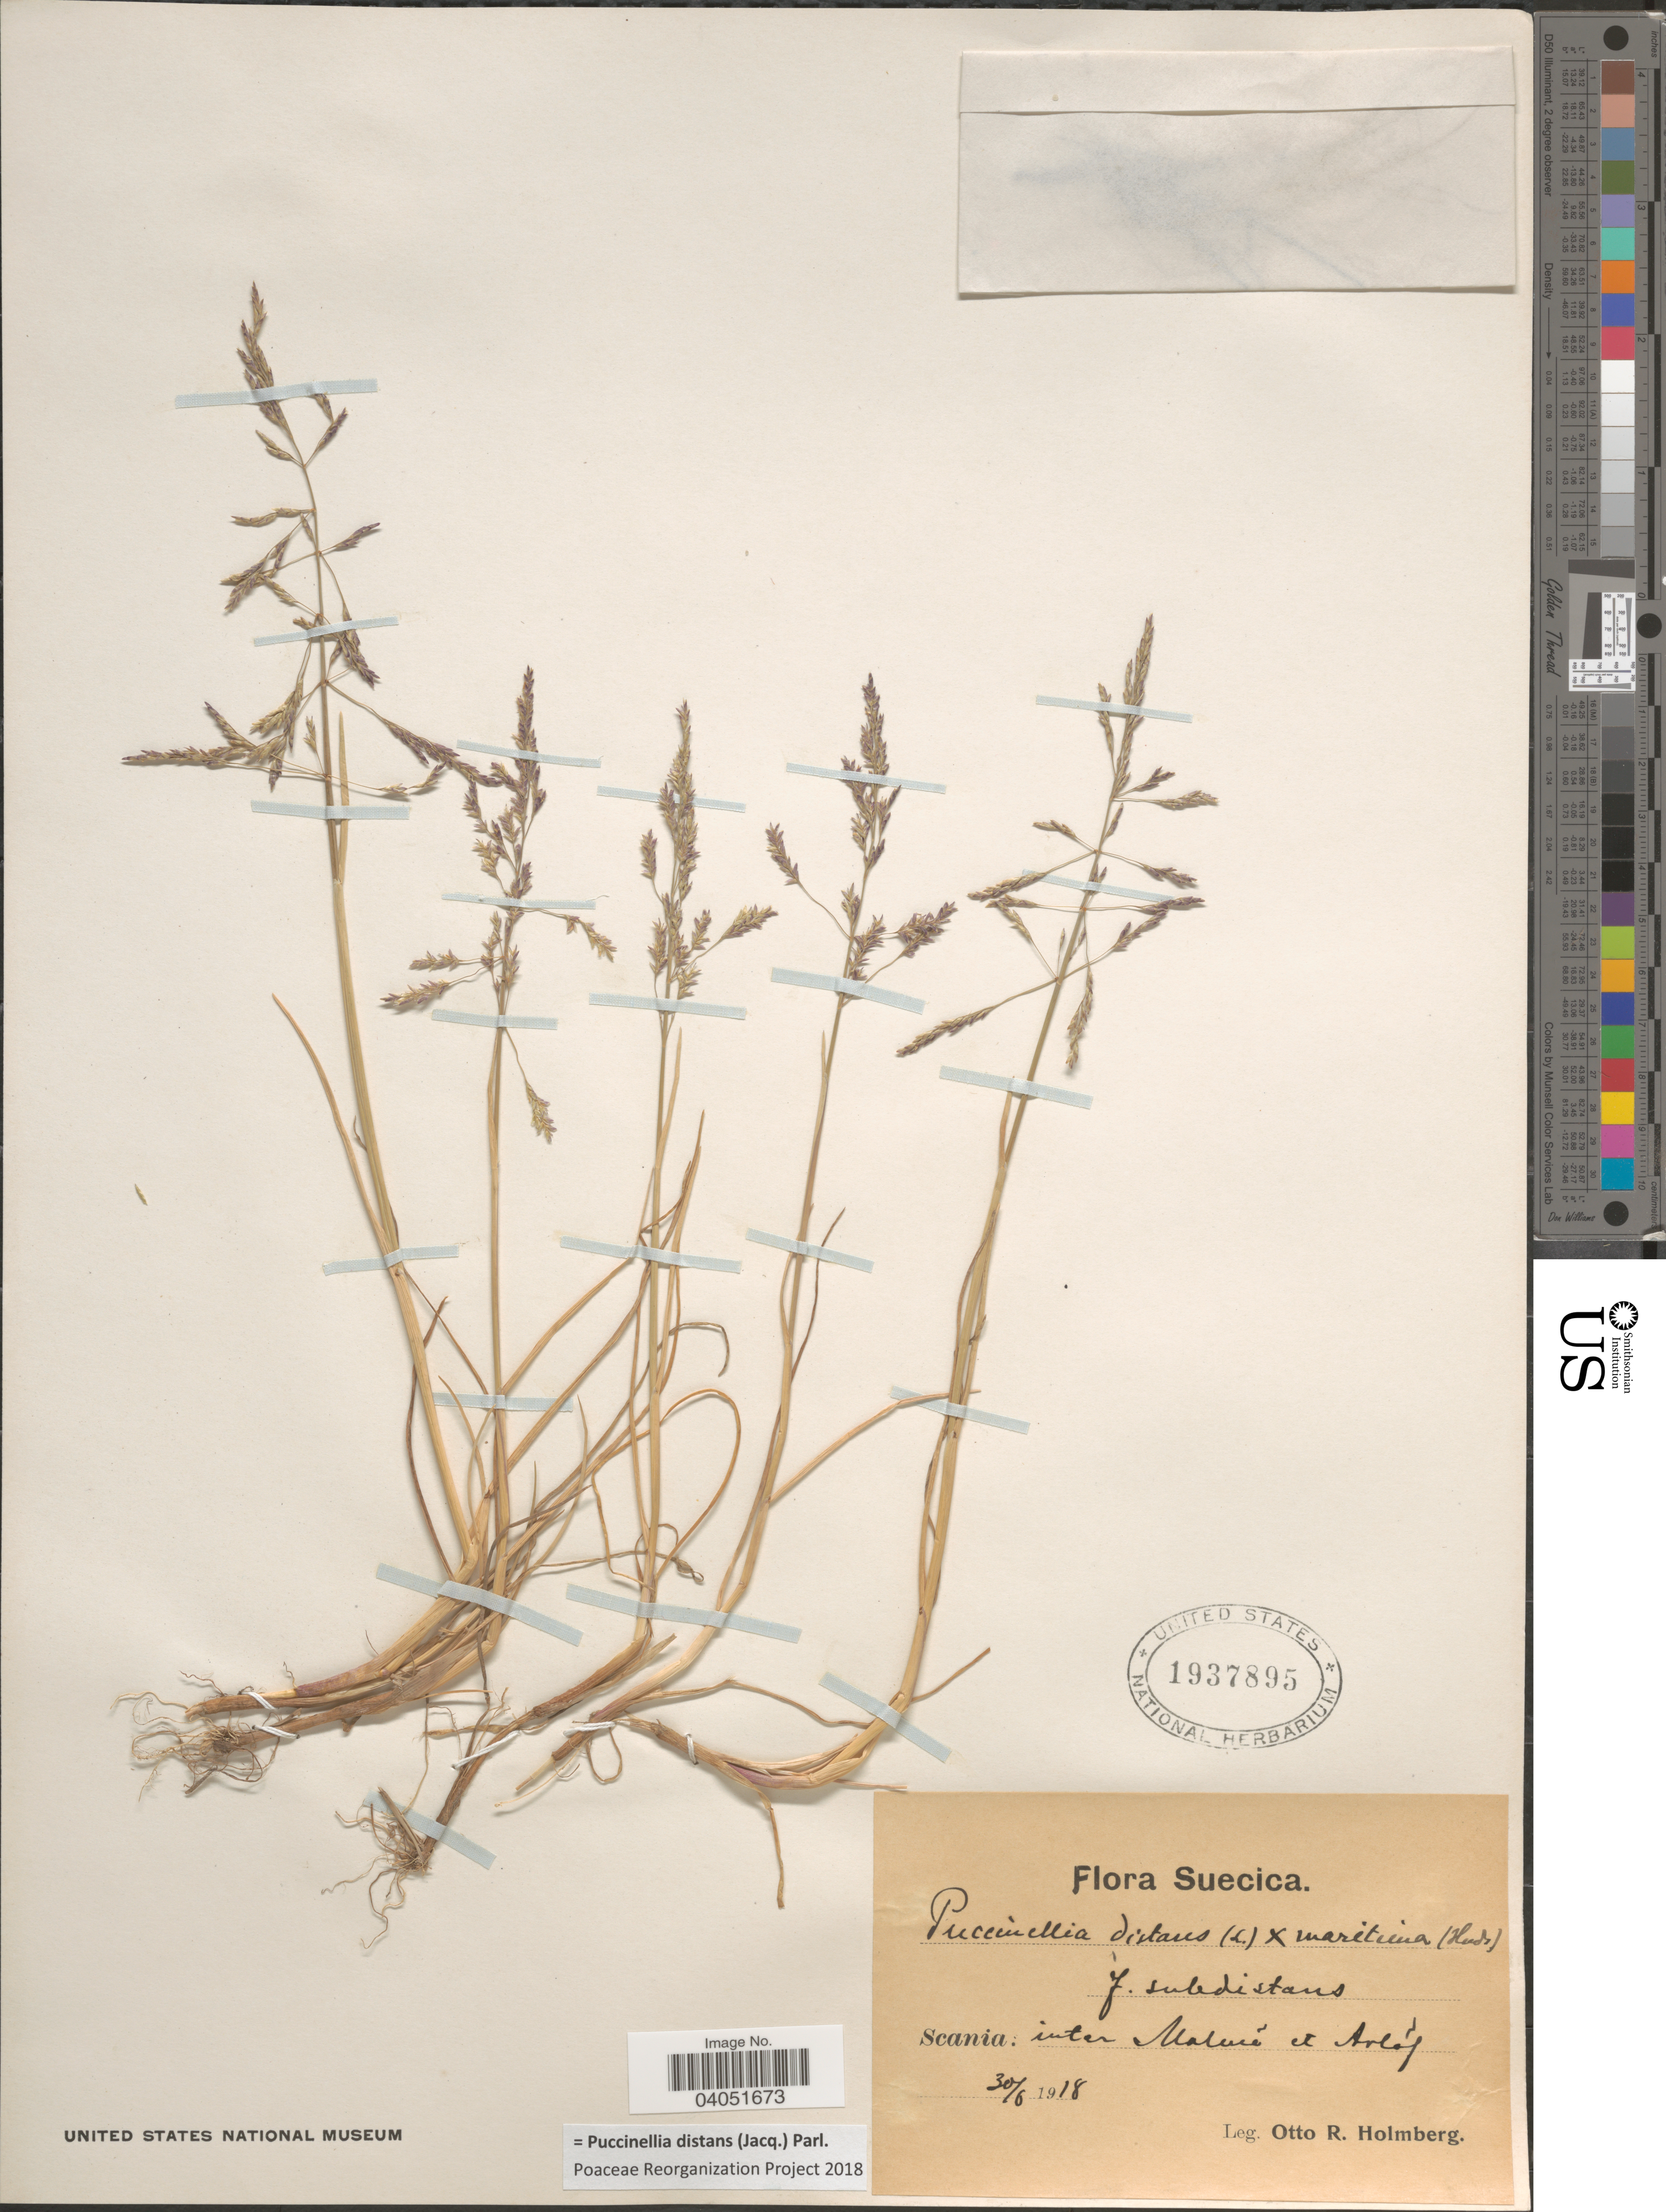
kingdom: Plantae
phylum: Tracheophyta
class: Liliopsida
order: Poales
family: Poaceae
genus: Puccinellia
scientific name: Puccinellia distans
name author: (Jacq.) Parl.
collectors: O. Holmberg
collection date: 1918-06-30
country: Sweden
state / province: Skåne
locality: Suecica. Scania: inter Malmõ et Arlõf.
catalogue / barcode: US 1937895